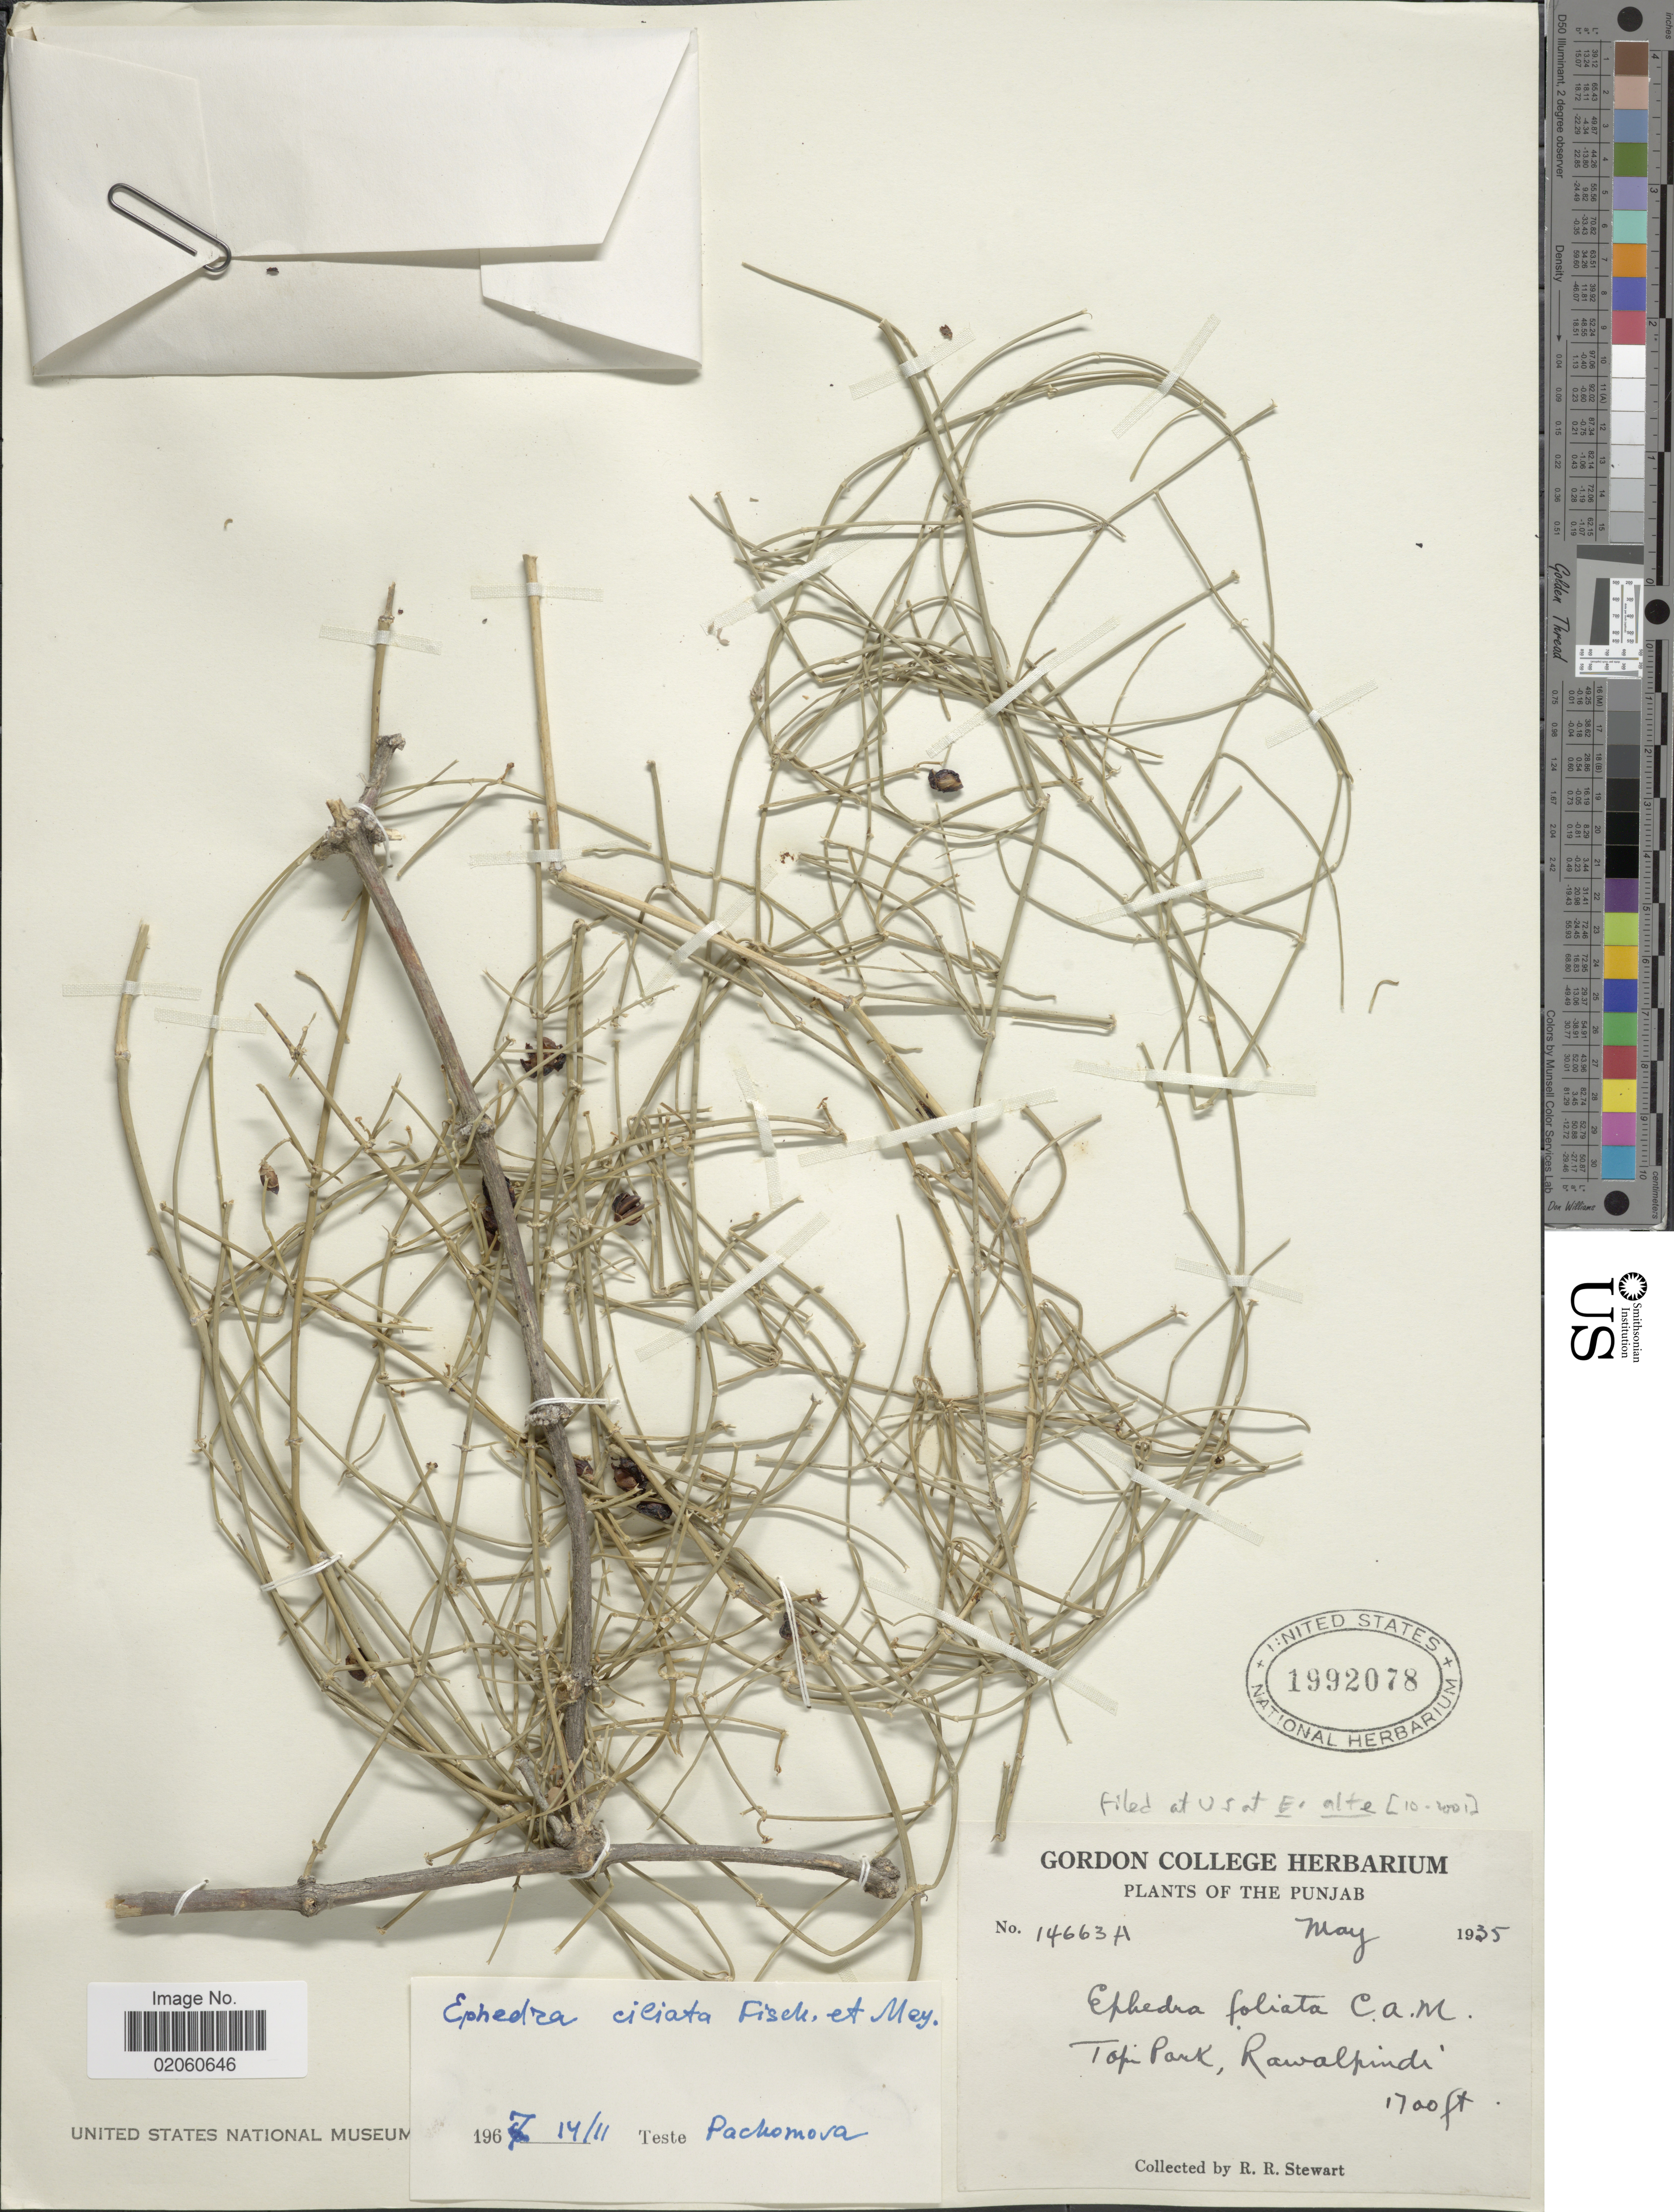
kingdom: Plantae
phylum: Tracheophyta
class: Gnetopsida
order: Ephedrales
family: Ephedraceae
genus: Ephedra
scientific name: Ephedra alte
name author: C.A. Mey.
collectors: R. R. Stewart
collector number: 14663A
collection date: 1935-05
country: Pakistan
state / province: Punjab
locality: Topi Pank, Rawalpindi.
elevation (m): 518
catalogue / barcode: US 1992078